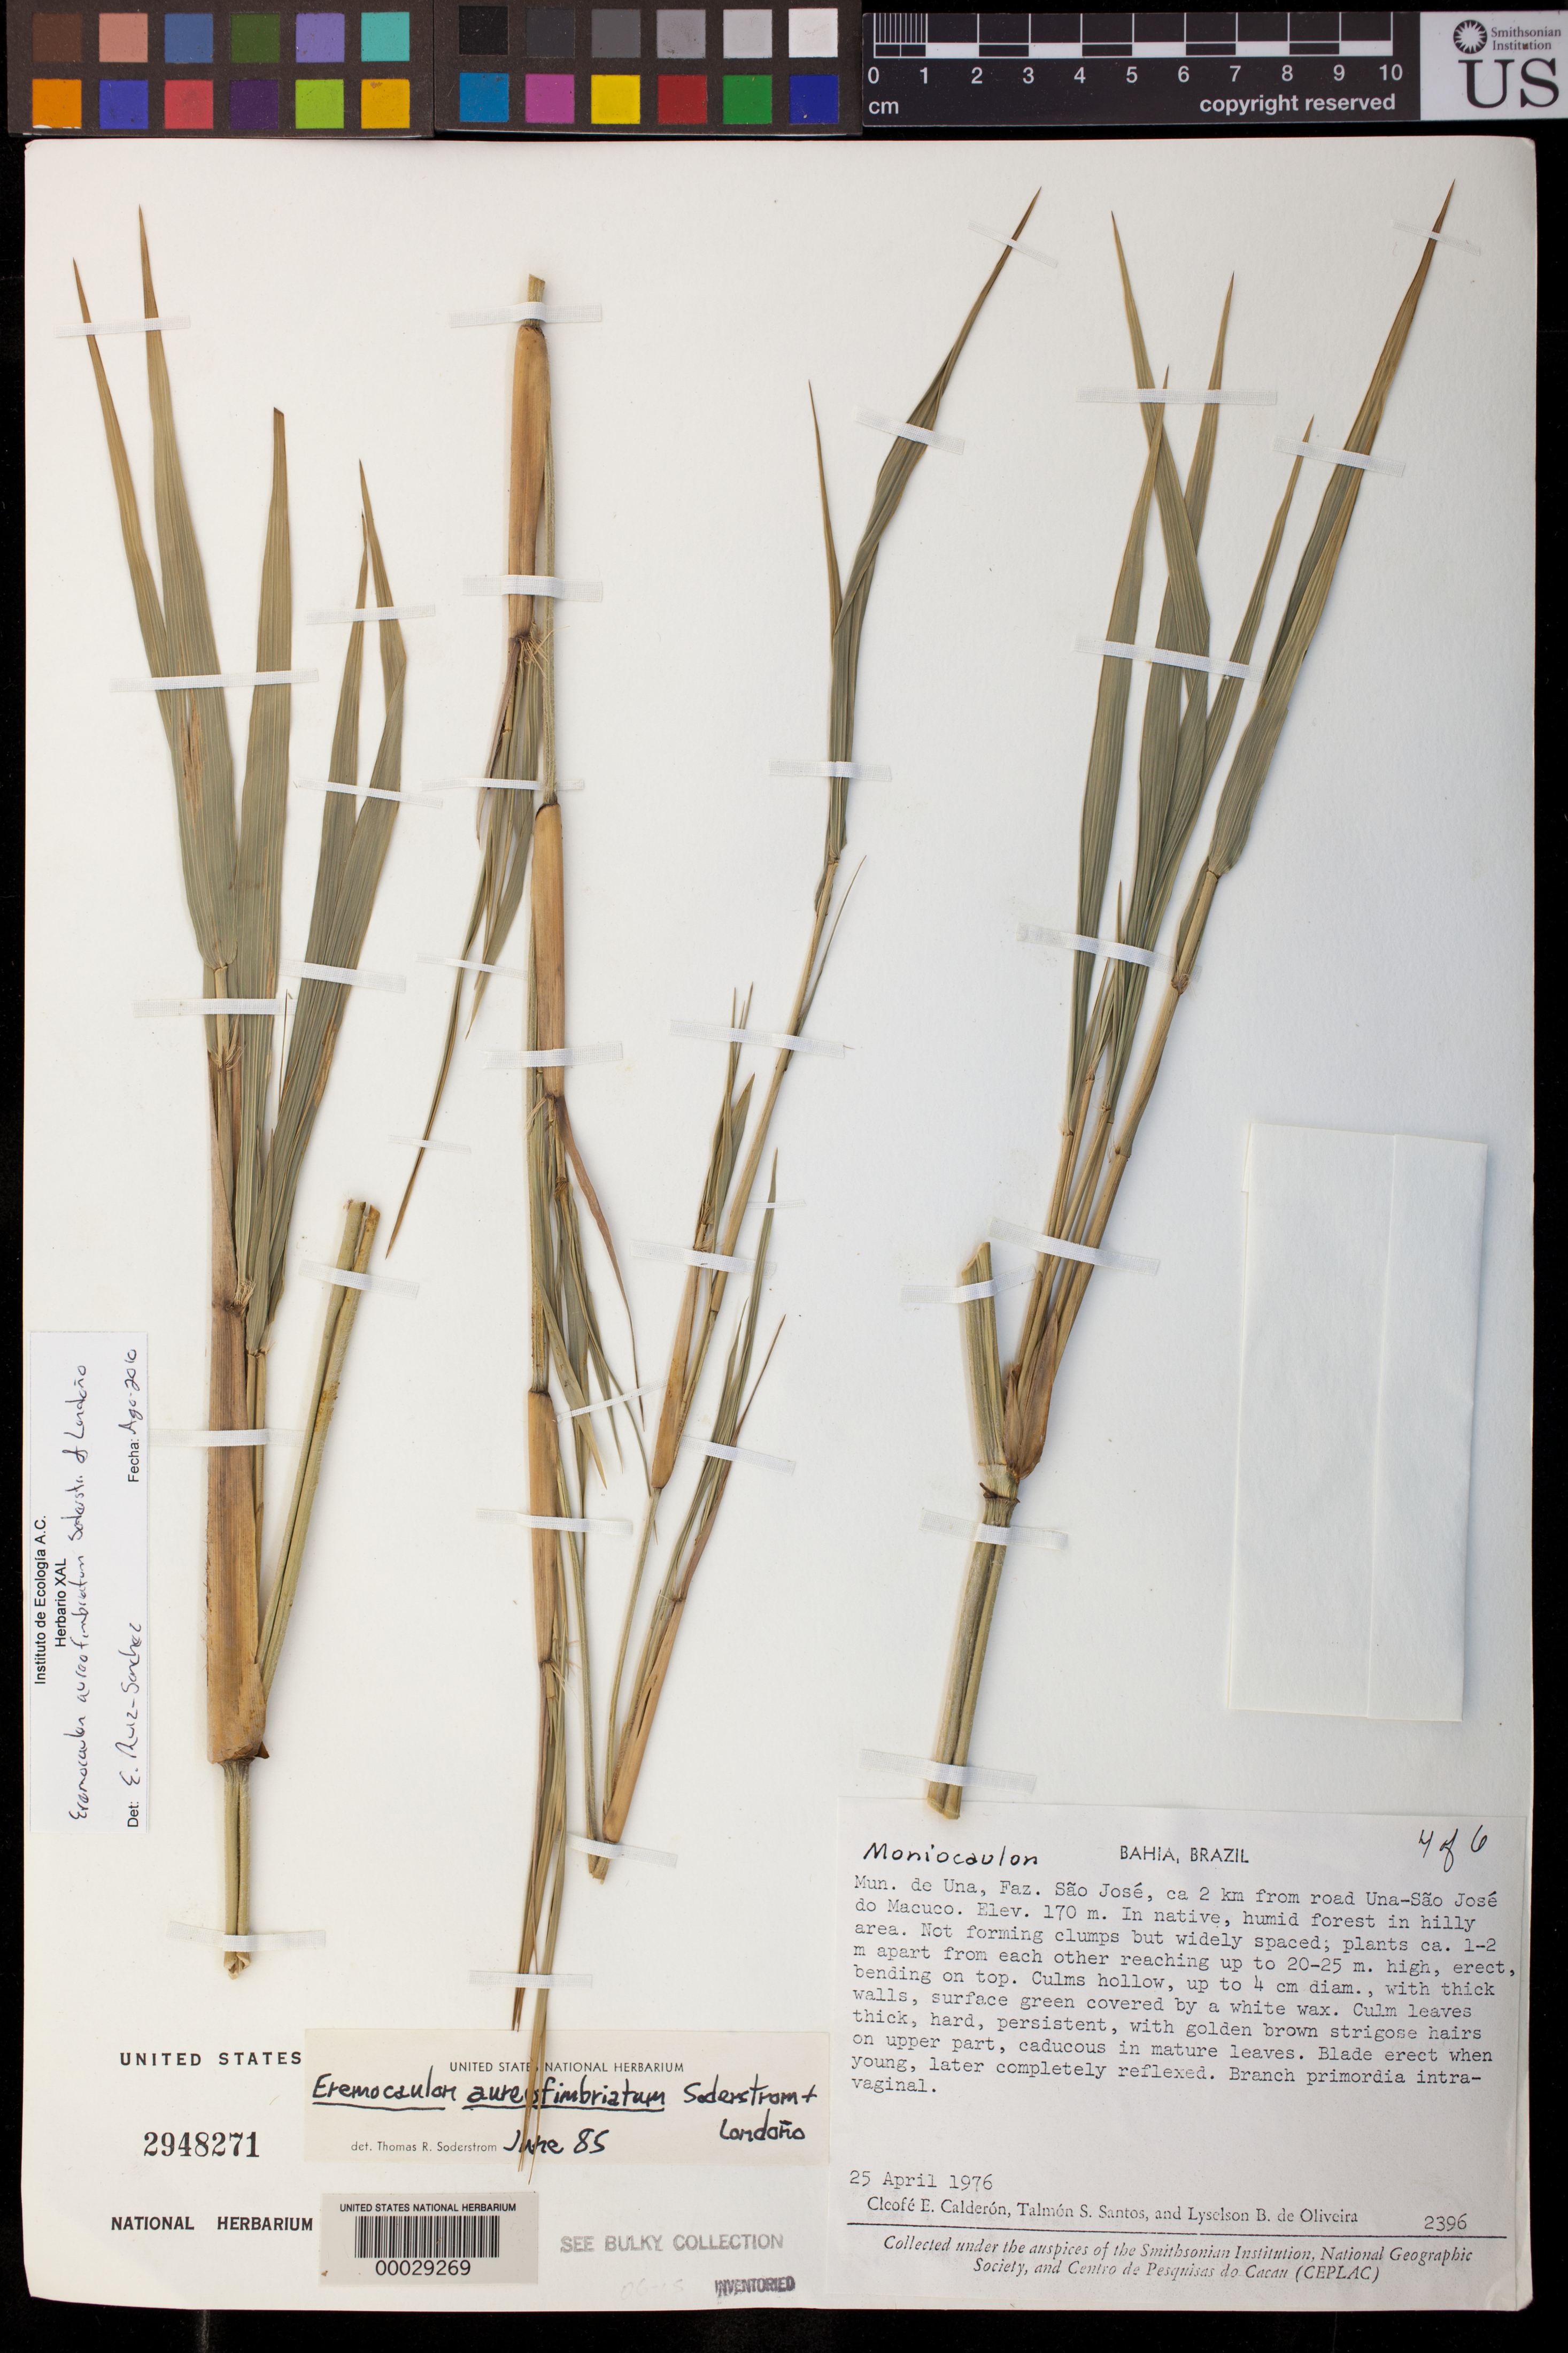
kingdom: Plantae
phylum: Tracheophyta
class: Liliopsida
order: Poales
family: Poaceae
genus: Eremocaulon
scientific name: Eremocaulon aureofimbriatum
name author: Soderstr. & Londoño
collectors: C. E. Calderón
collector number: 2396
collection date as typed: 25 Apr 1976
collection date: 1976-04-25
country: Brazil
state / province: Bahia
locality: Una mun., faz. sao jose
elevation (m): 170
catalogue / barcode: US 2948271